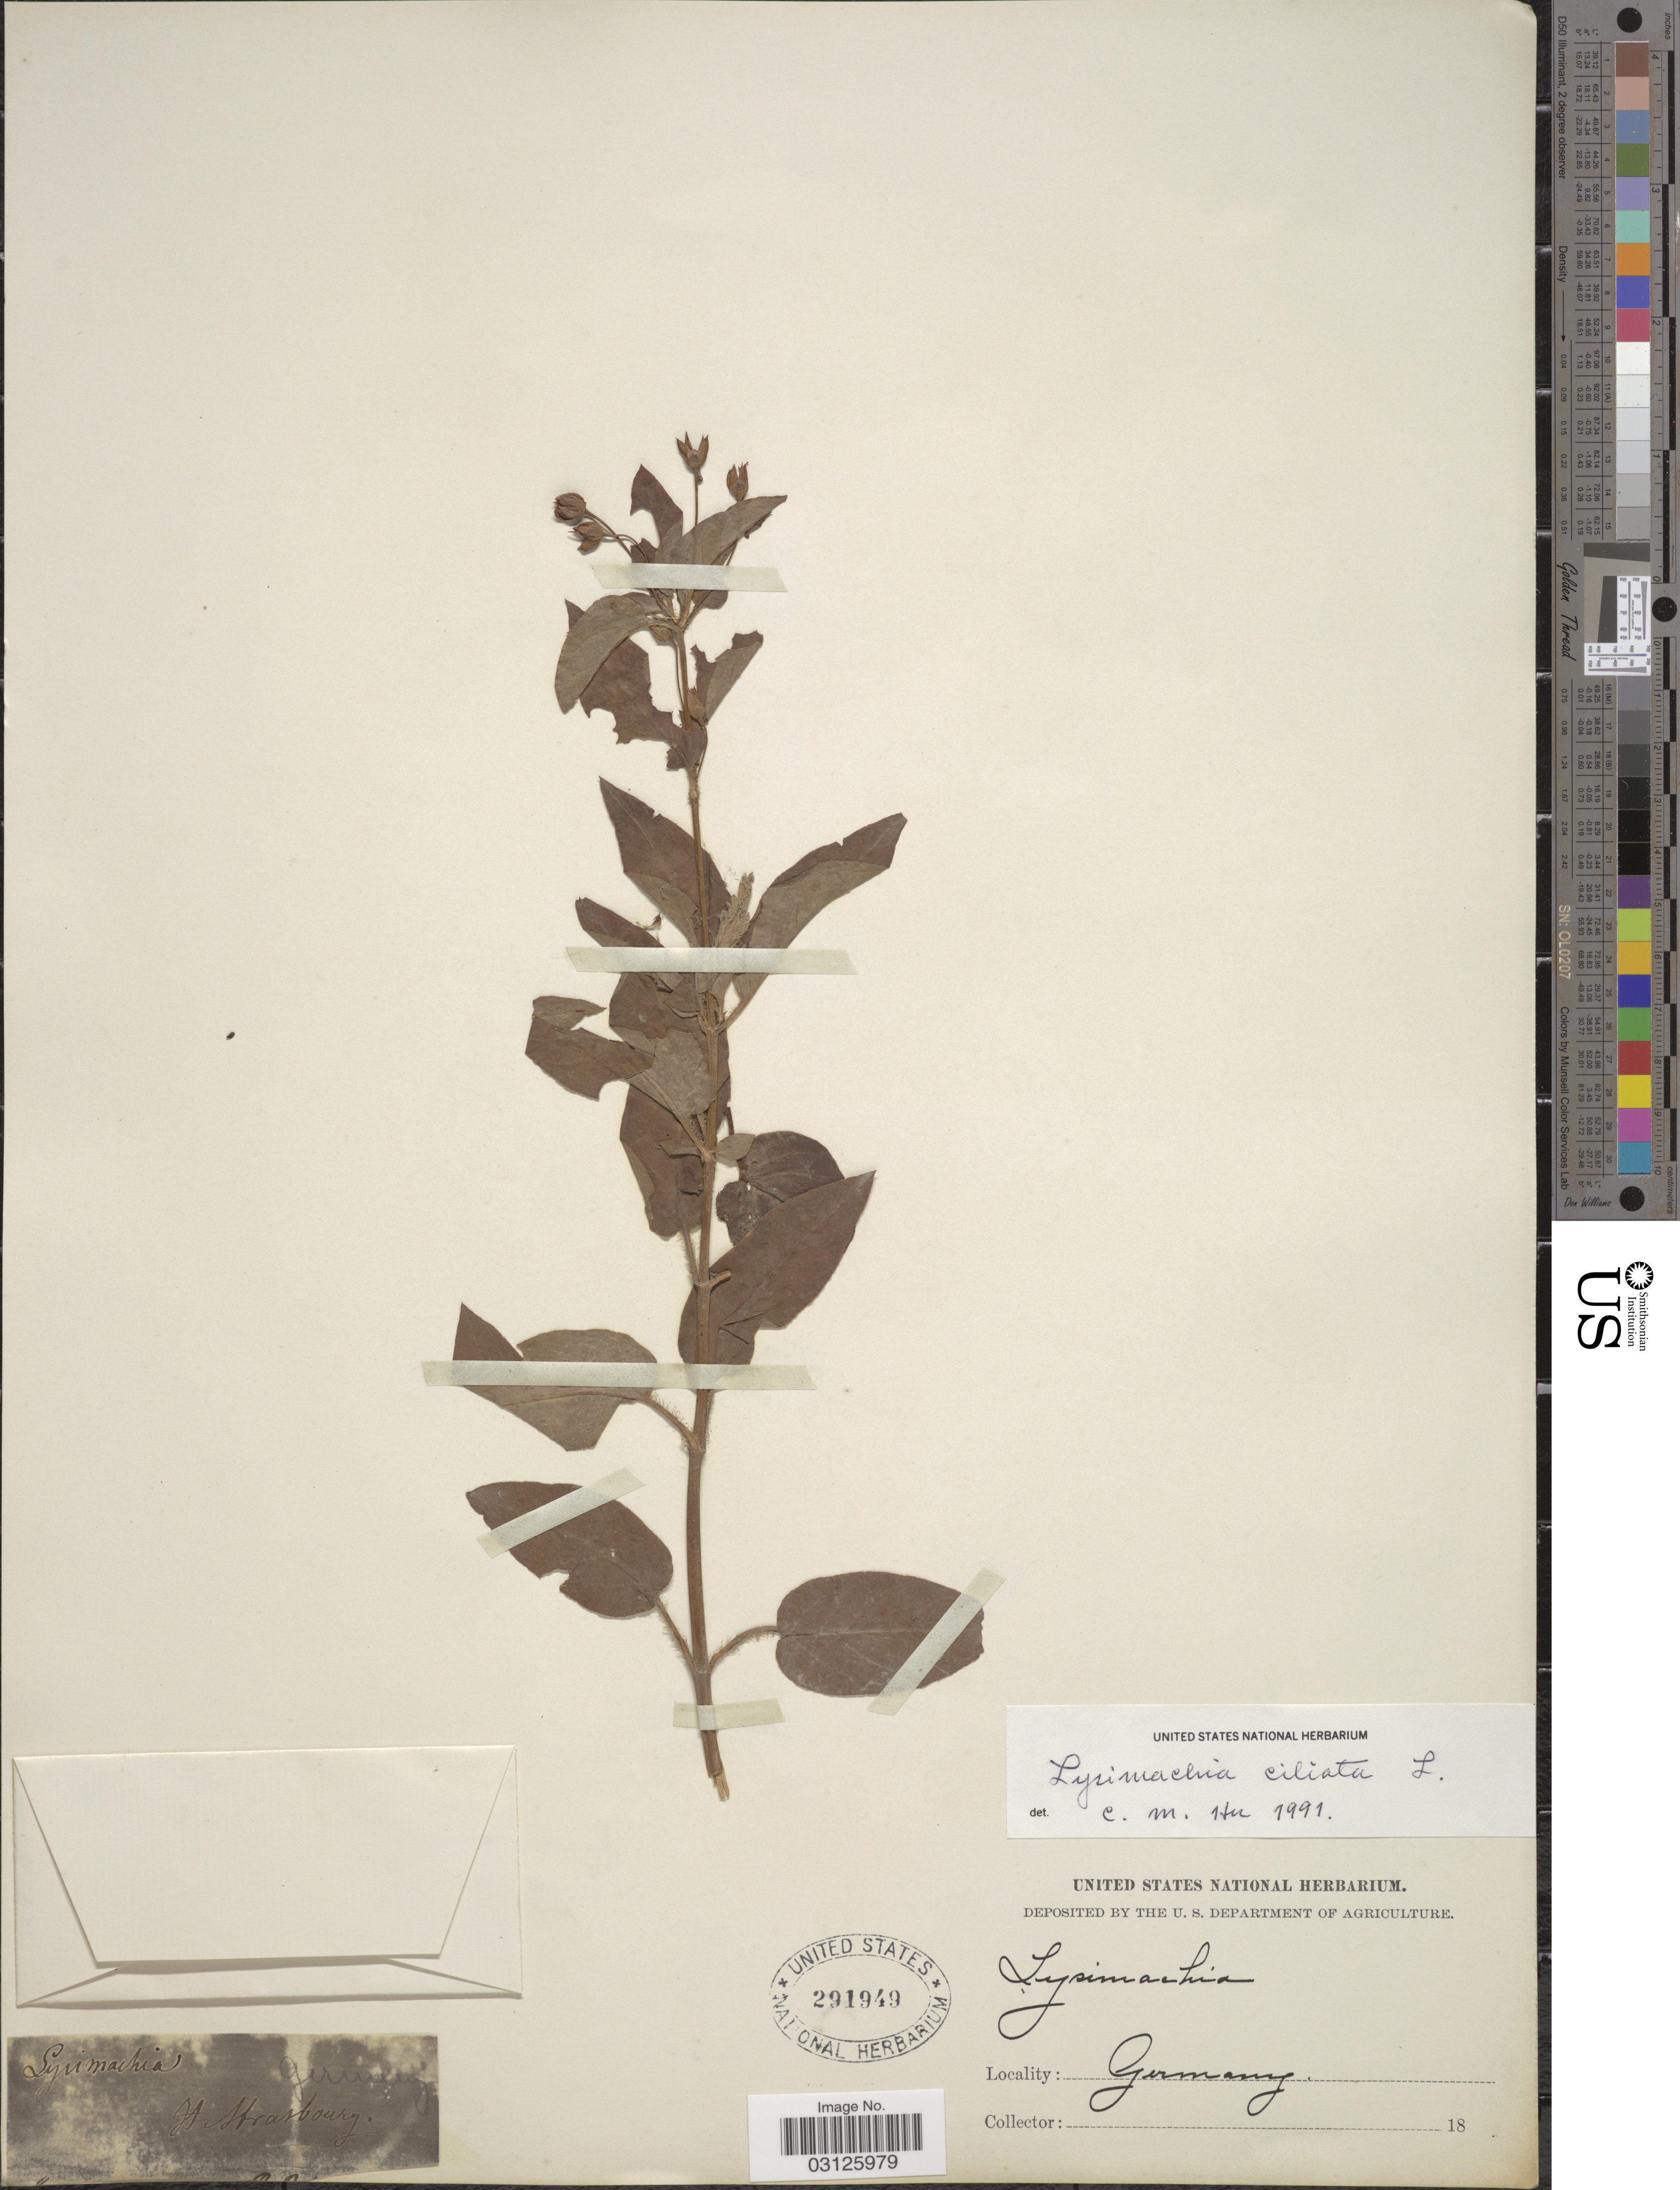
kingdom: Plantae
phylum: Tracheophyta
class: Magnoliopsida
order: Ericales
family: Primulaceae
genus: Lysimachia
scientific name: Lysimachia ciliata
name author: L.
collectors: ex herb. United States National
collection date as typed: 18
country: Germany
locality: Ft [interpreted] Strasbourg.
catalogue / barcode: US 291949